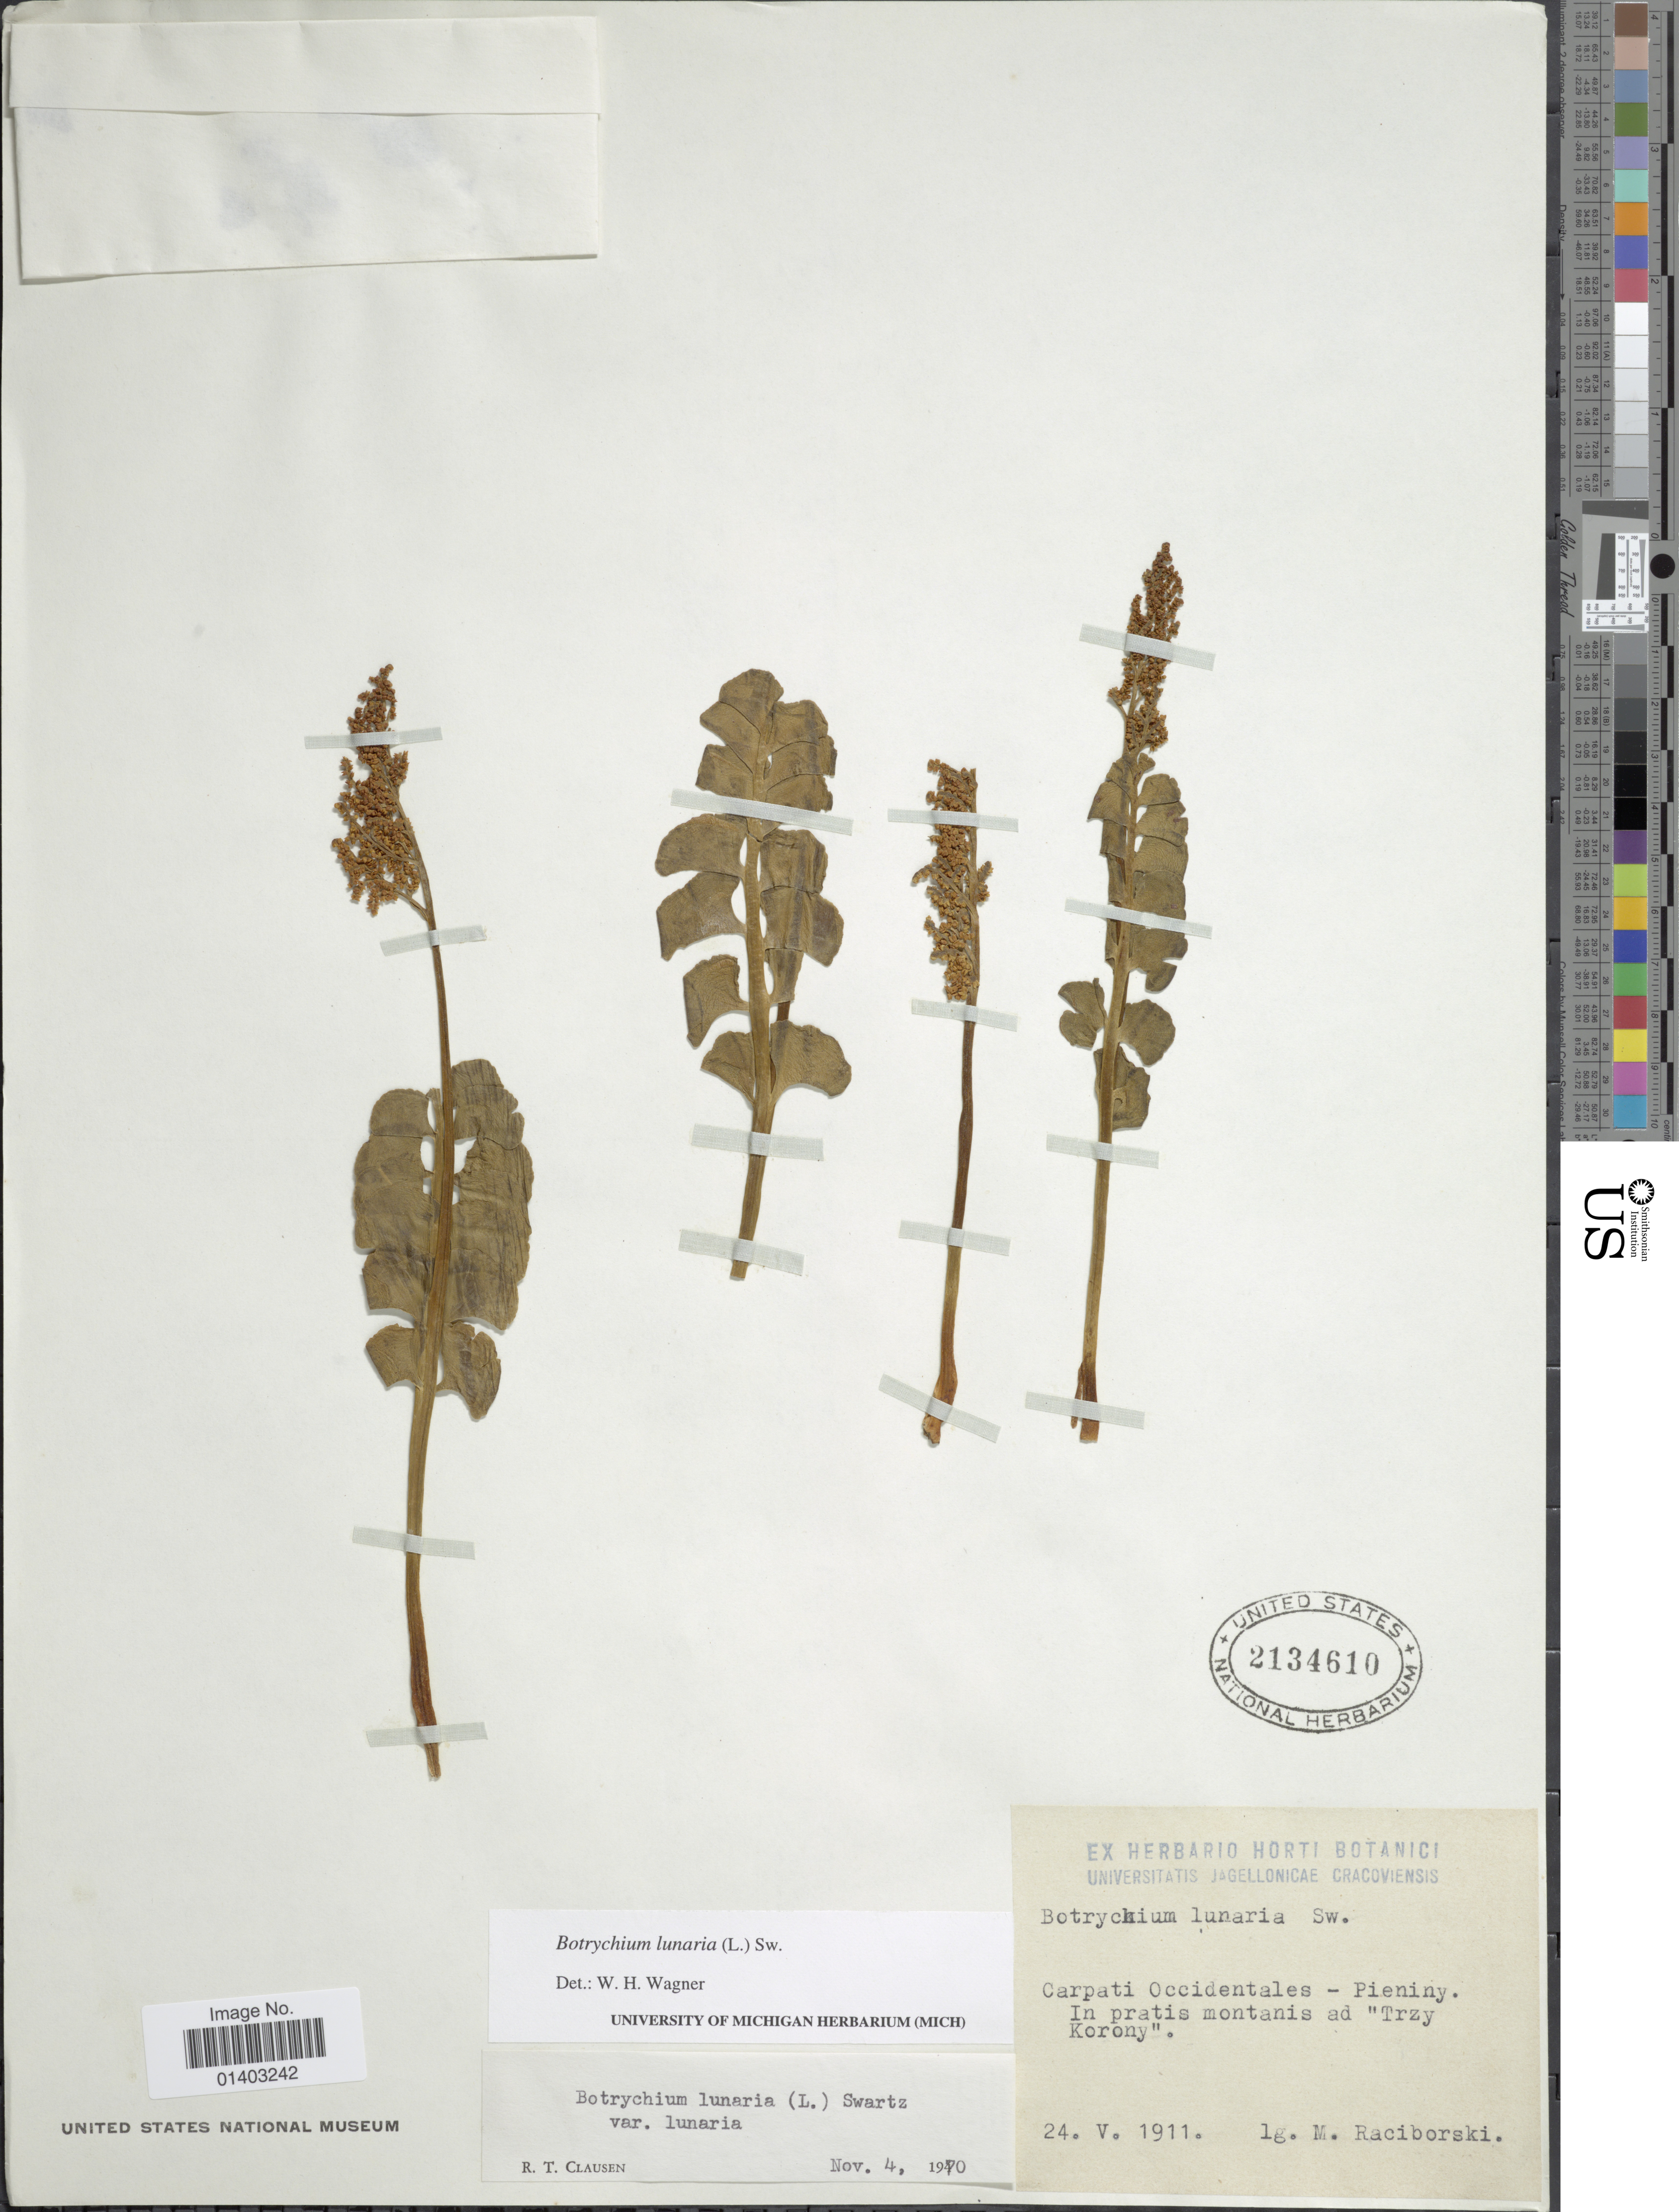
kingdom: Plantae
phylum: Tracheophyta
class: Polypodiopsida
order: Ophioglossales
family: Ophioglossaceae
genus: Botrychium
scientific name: Botrychium lunaria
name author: (L.) Sw.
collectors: M. Raciborski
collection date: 1911-05-24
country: Poland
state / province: Malopolskie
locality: Carpati Occidentalis - Pieniny. In pratis montanis ad 'Trzy Korony'.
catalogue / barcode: US 2134610